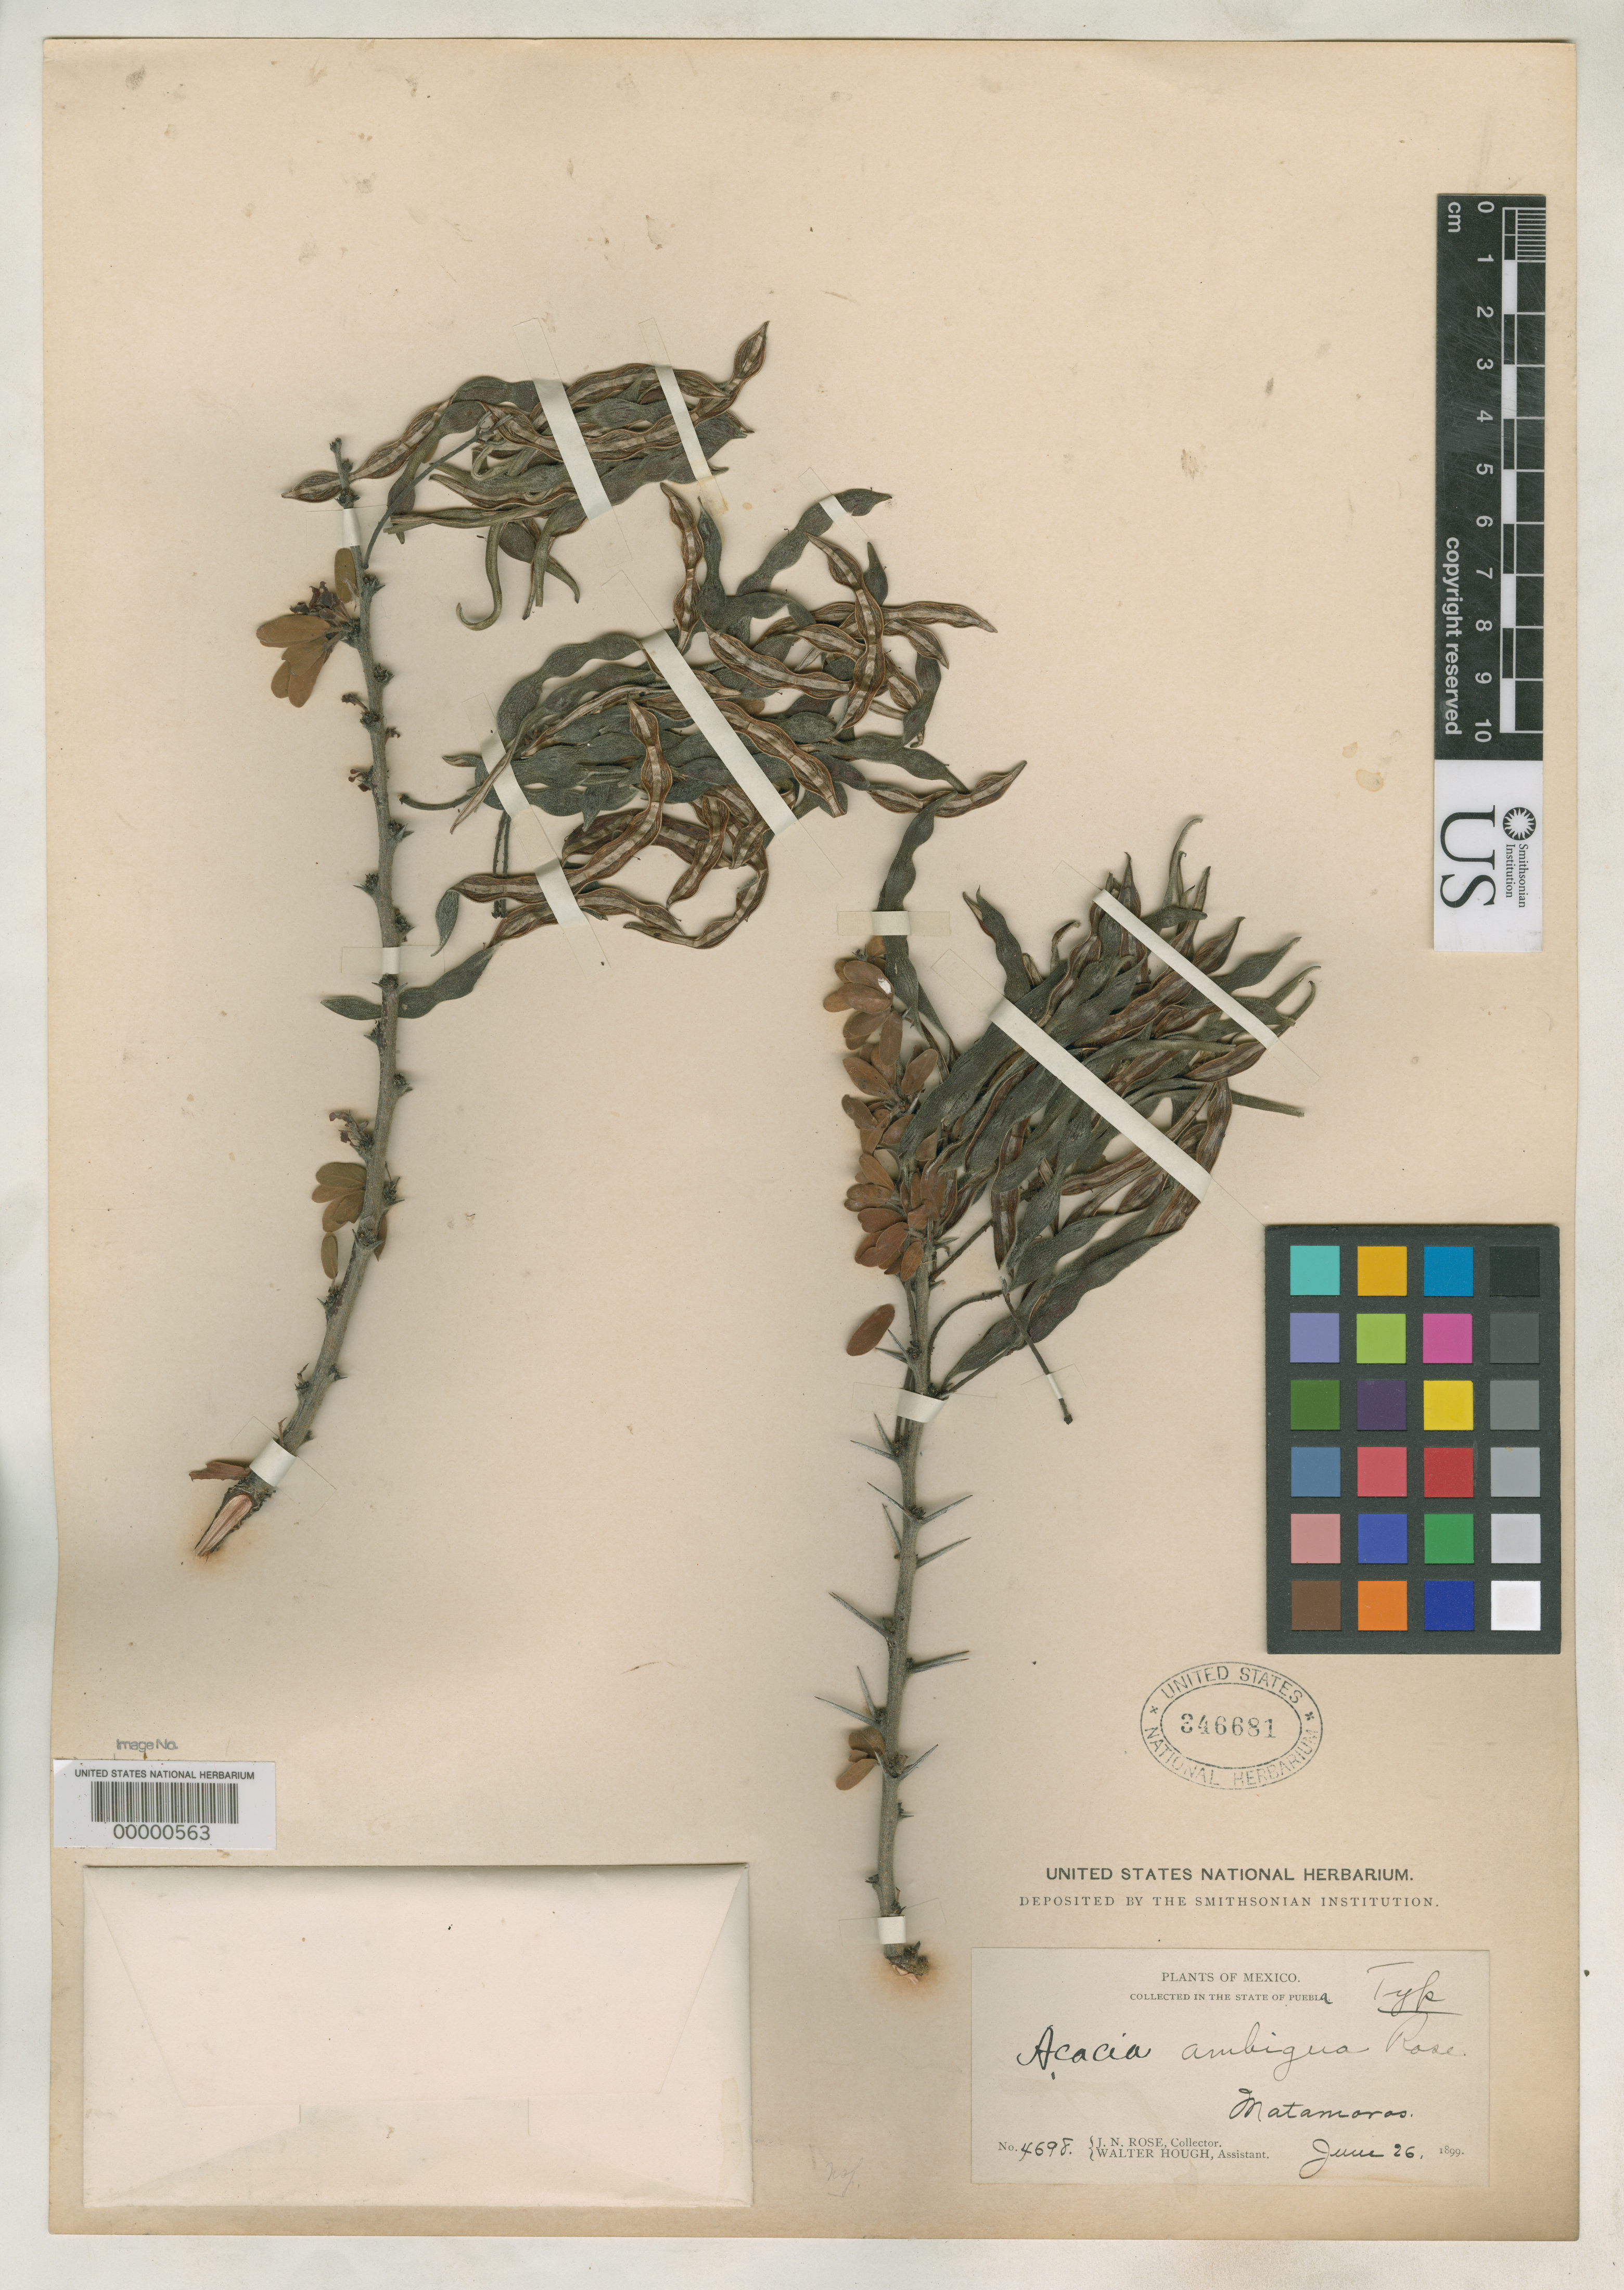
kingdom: Plantae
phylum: Tracheophyta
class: Magnoliopsida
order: Fabales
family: Fabaceae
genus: Acacia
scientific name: Acacia ambigua Rose, nom. illeg.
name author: Rose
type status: Holotype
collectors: J. N. Rose & W. Hough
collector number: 4698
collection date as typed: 26 Jun 1899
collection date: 1899-06-26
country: Mexico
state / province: Puebla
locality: Izucar de Matamoros.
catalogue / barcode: US 346681